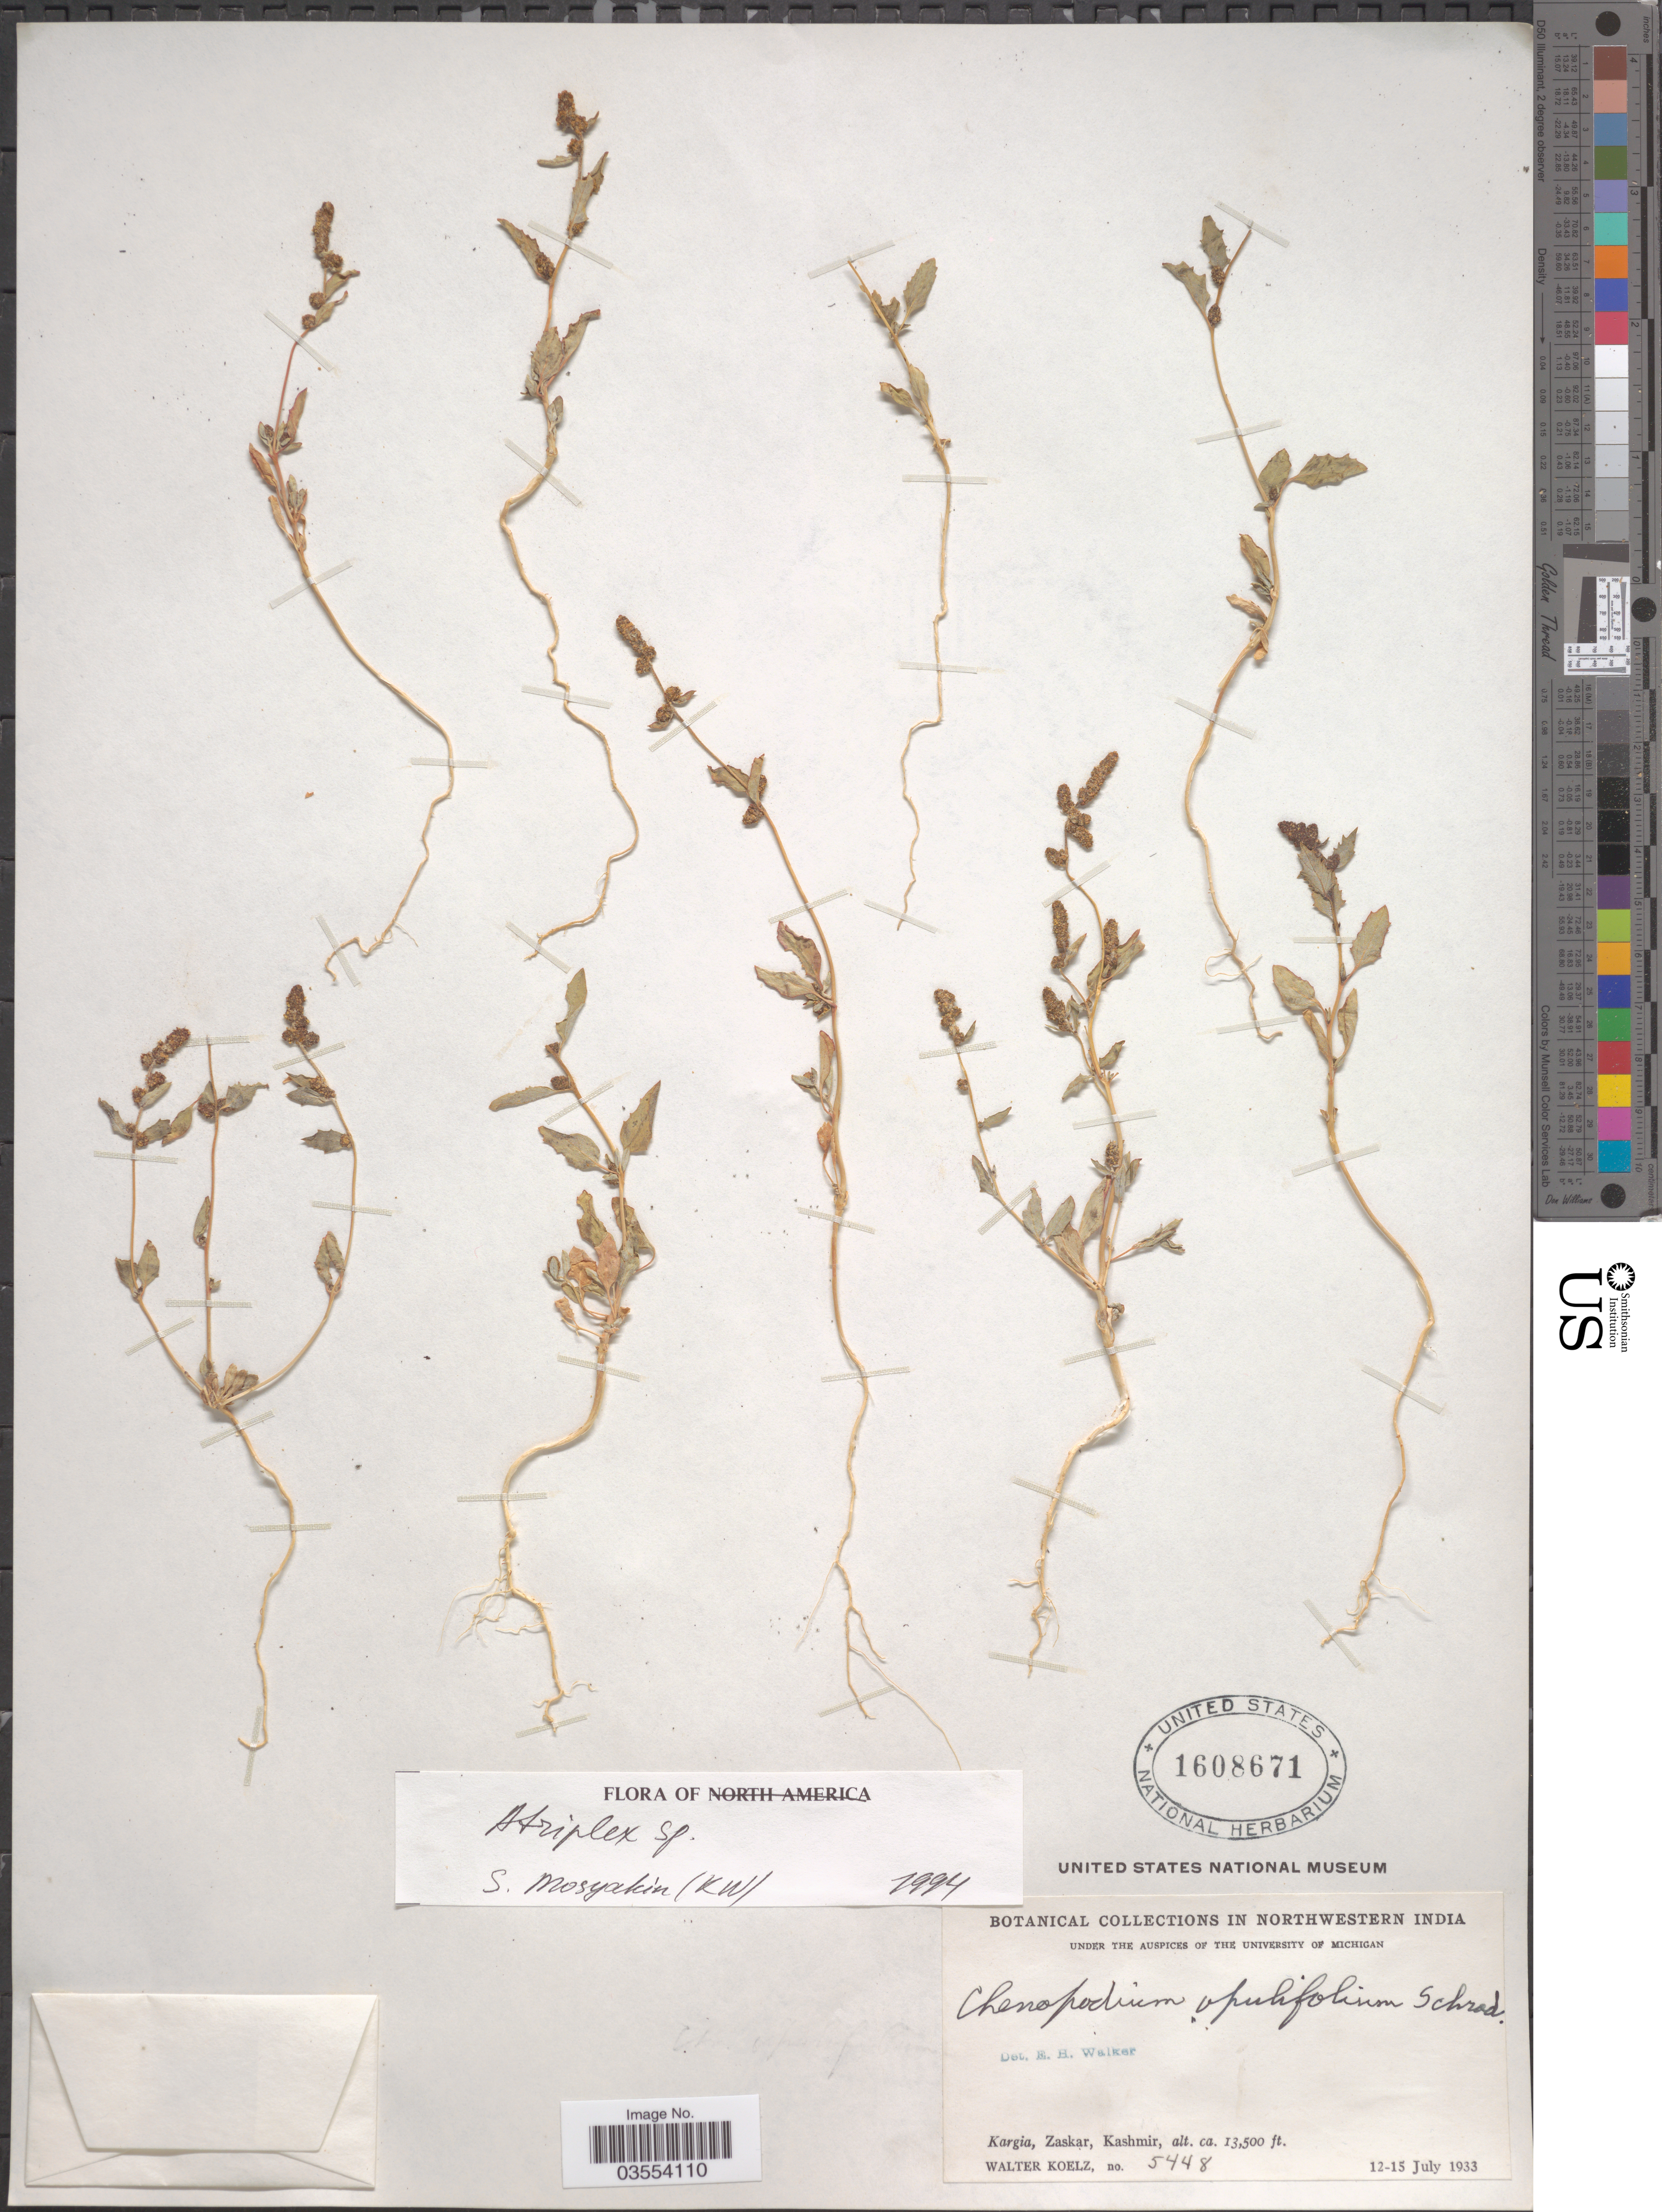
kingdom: Plantae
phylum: Tracheophyta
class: Magnoliopsida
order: Caryophyllales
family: Amaranthaceae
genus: Atriplex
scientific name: Atriplex sp.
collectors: W. N. Koelz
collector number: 5448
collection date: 1933-07-12/1933-07-15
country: India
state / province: Jammu and Kashmir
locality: Northwestern India. Kargia, Zaskar, Kashmir.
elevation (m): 4115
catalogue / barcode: US 1608671